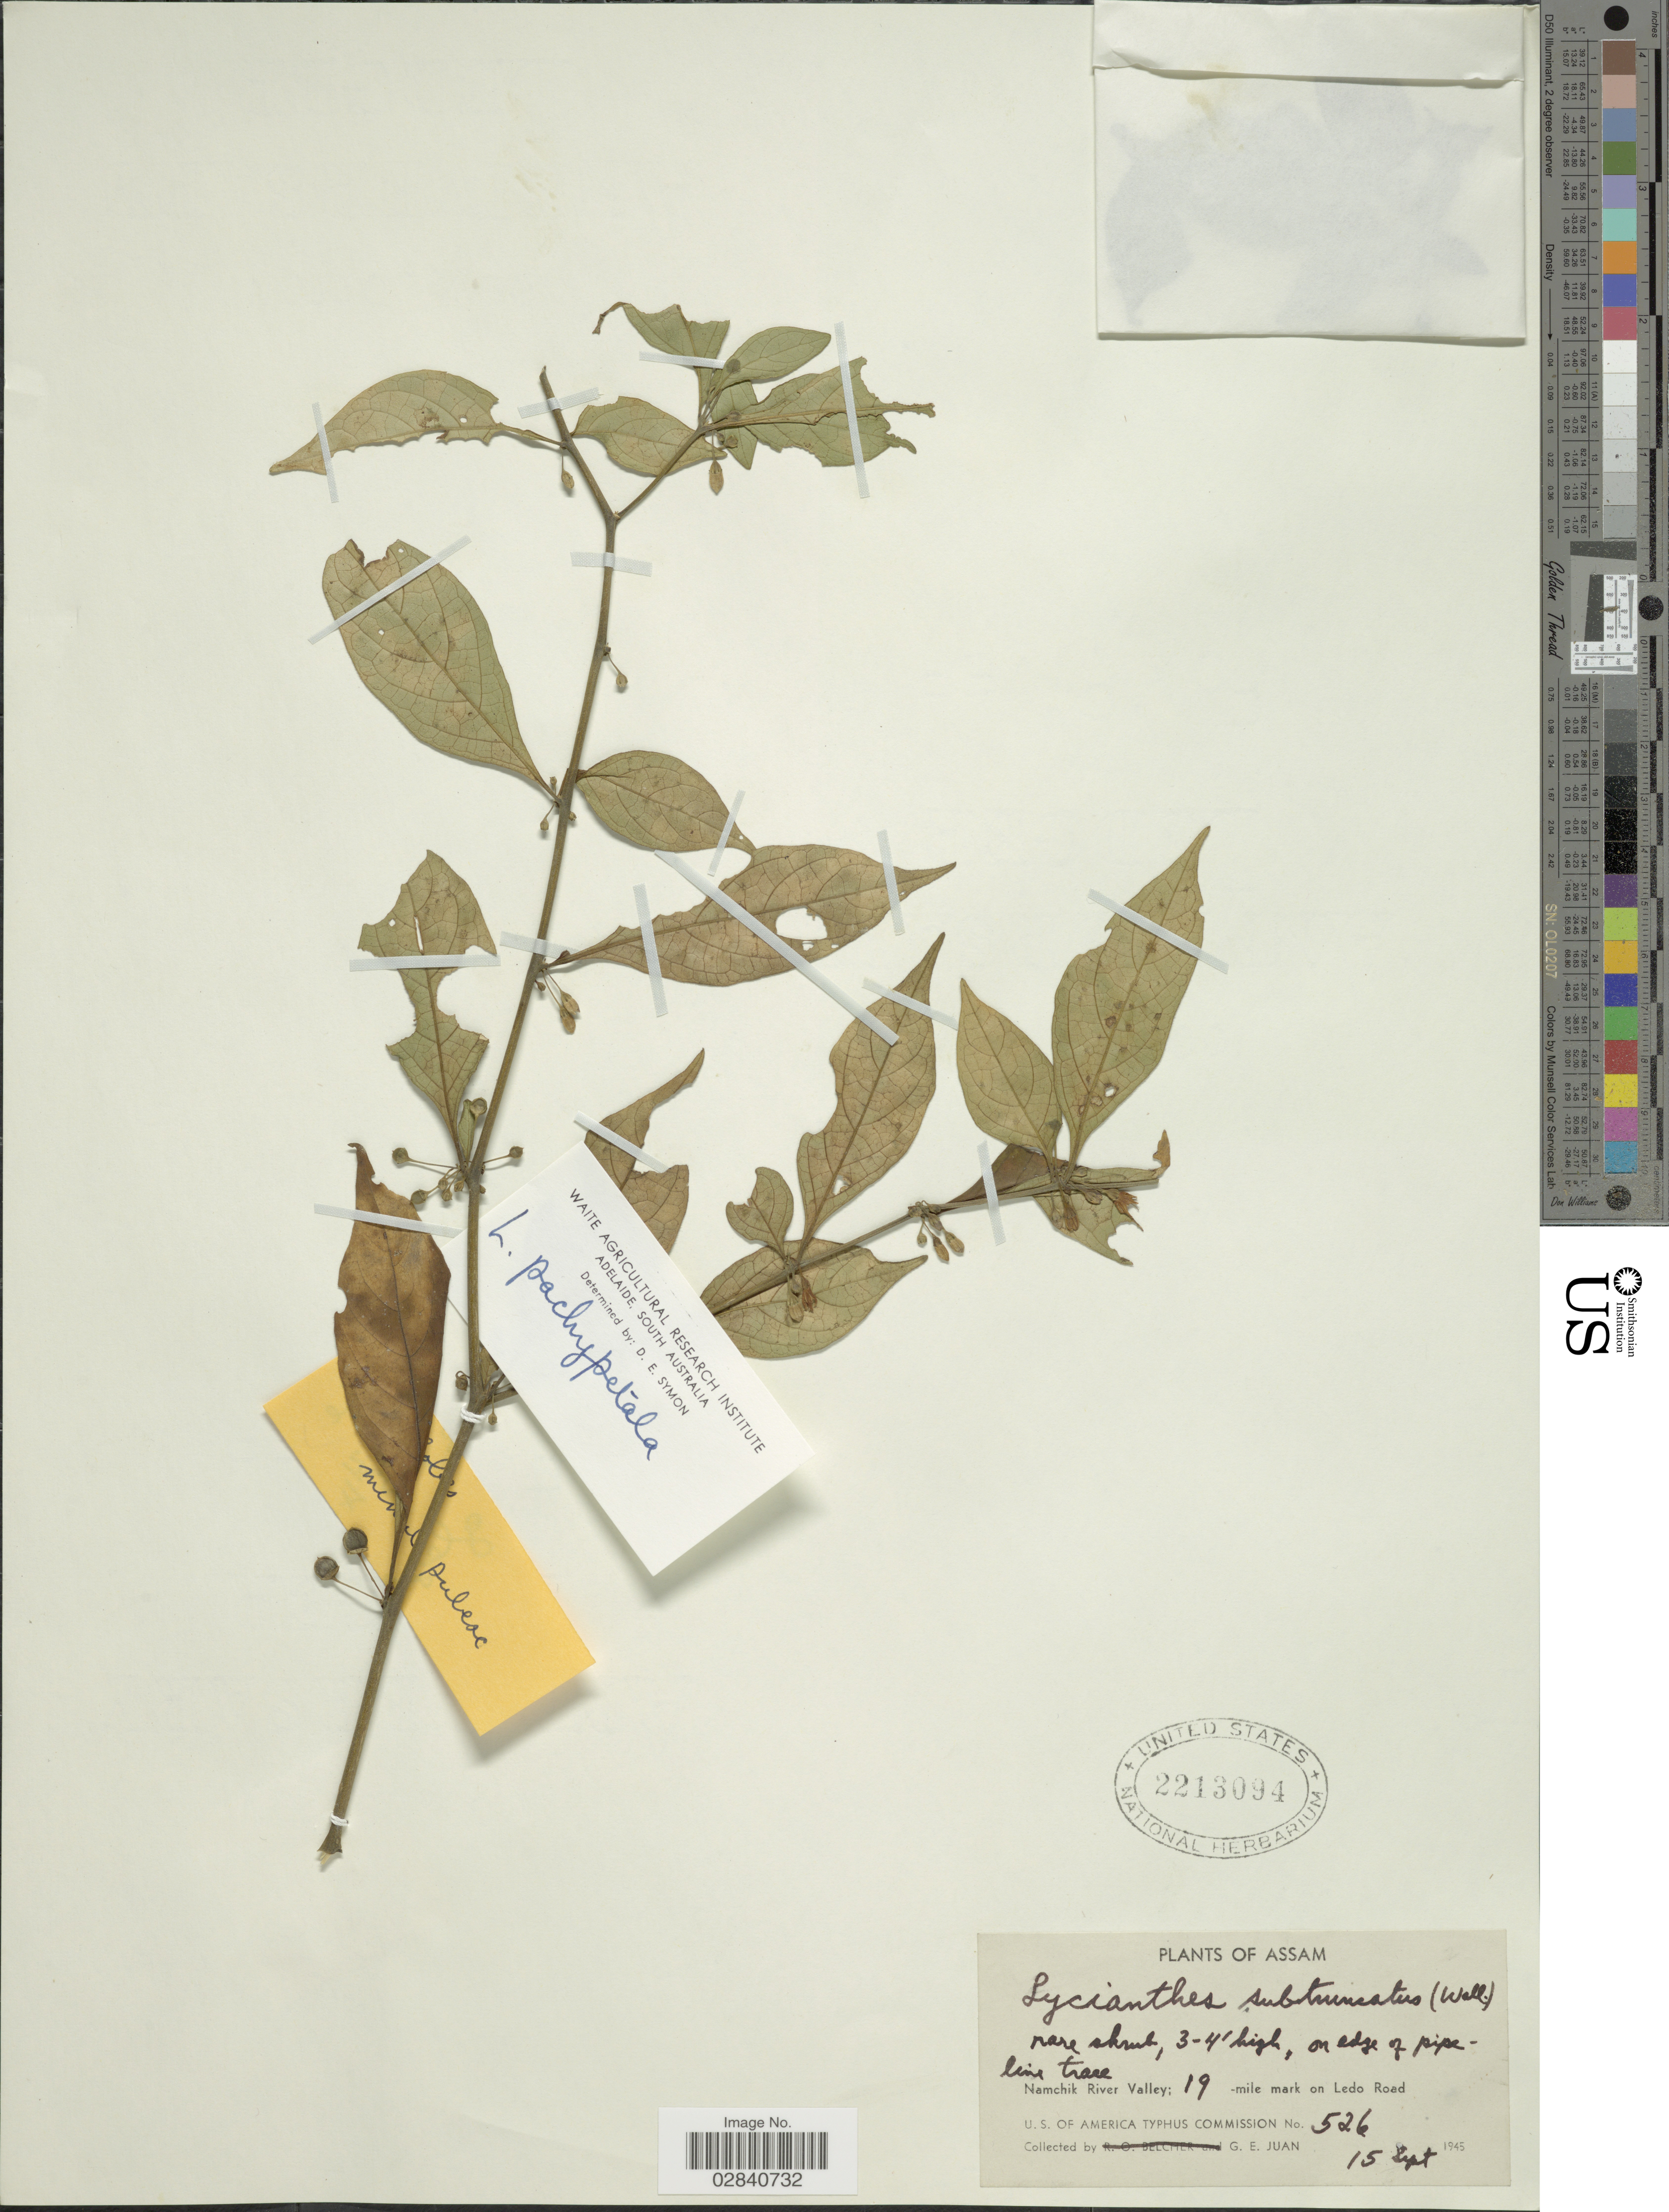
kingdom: Plantae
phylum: Tracheophyta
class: Magnoliopsida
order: Solanales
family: Solanaceae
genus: Lycianthes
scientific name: Lycianthes laevis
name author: (Dunal) Bitter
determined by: Knapp, S. D.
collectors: G. Juan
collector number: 526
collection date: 1945-09-15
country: India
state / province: Assam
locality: Namchik River Valley: 19 mile mark on Ledo Road.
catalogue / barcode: US 2213094